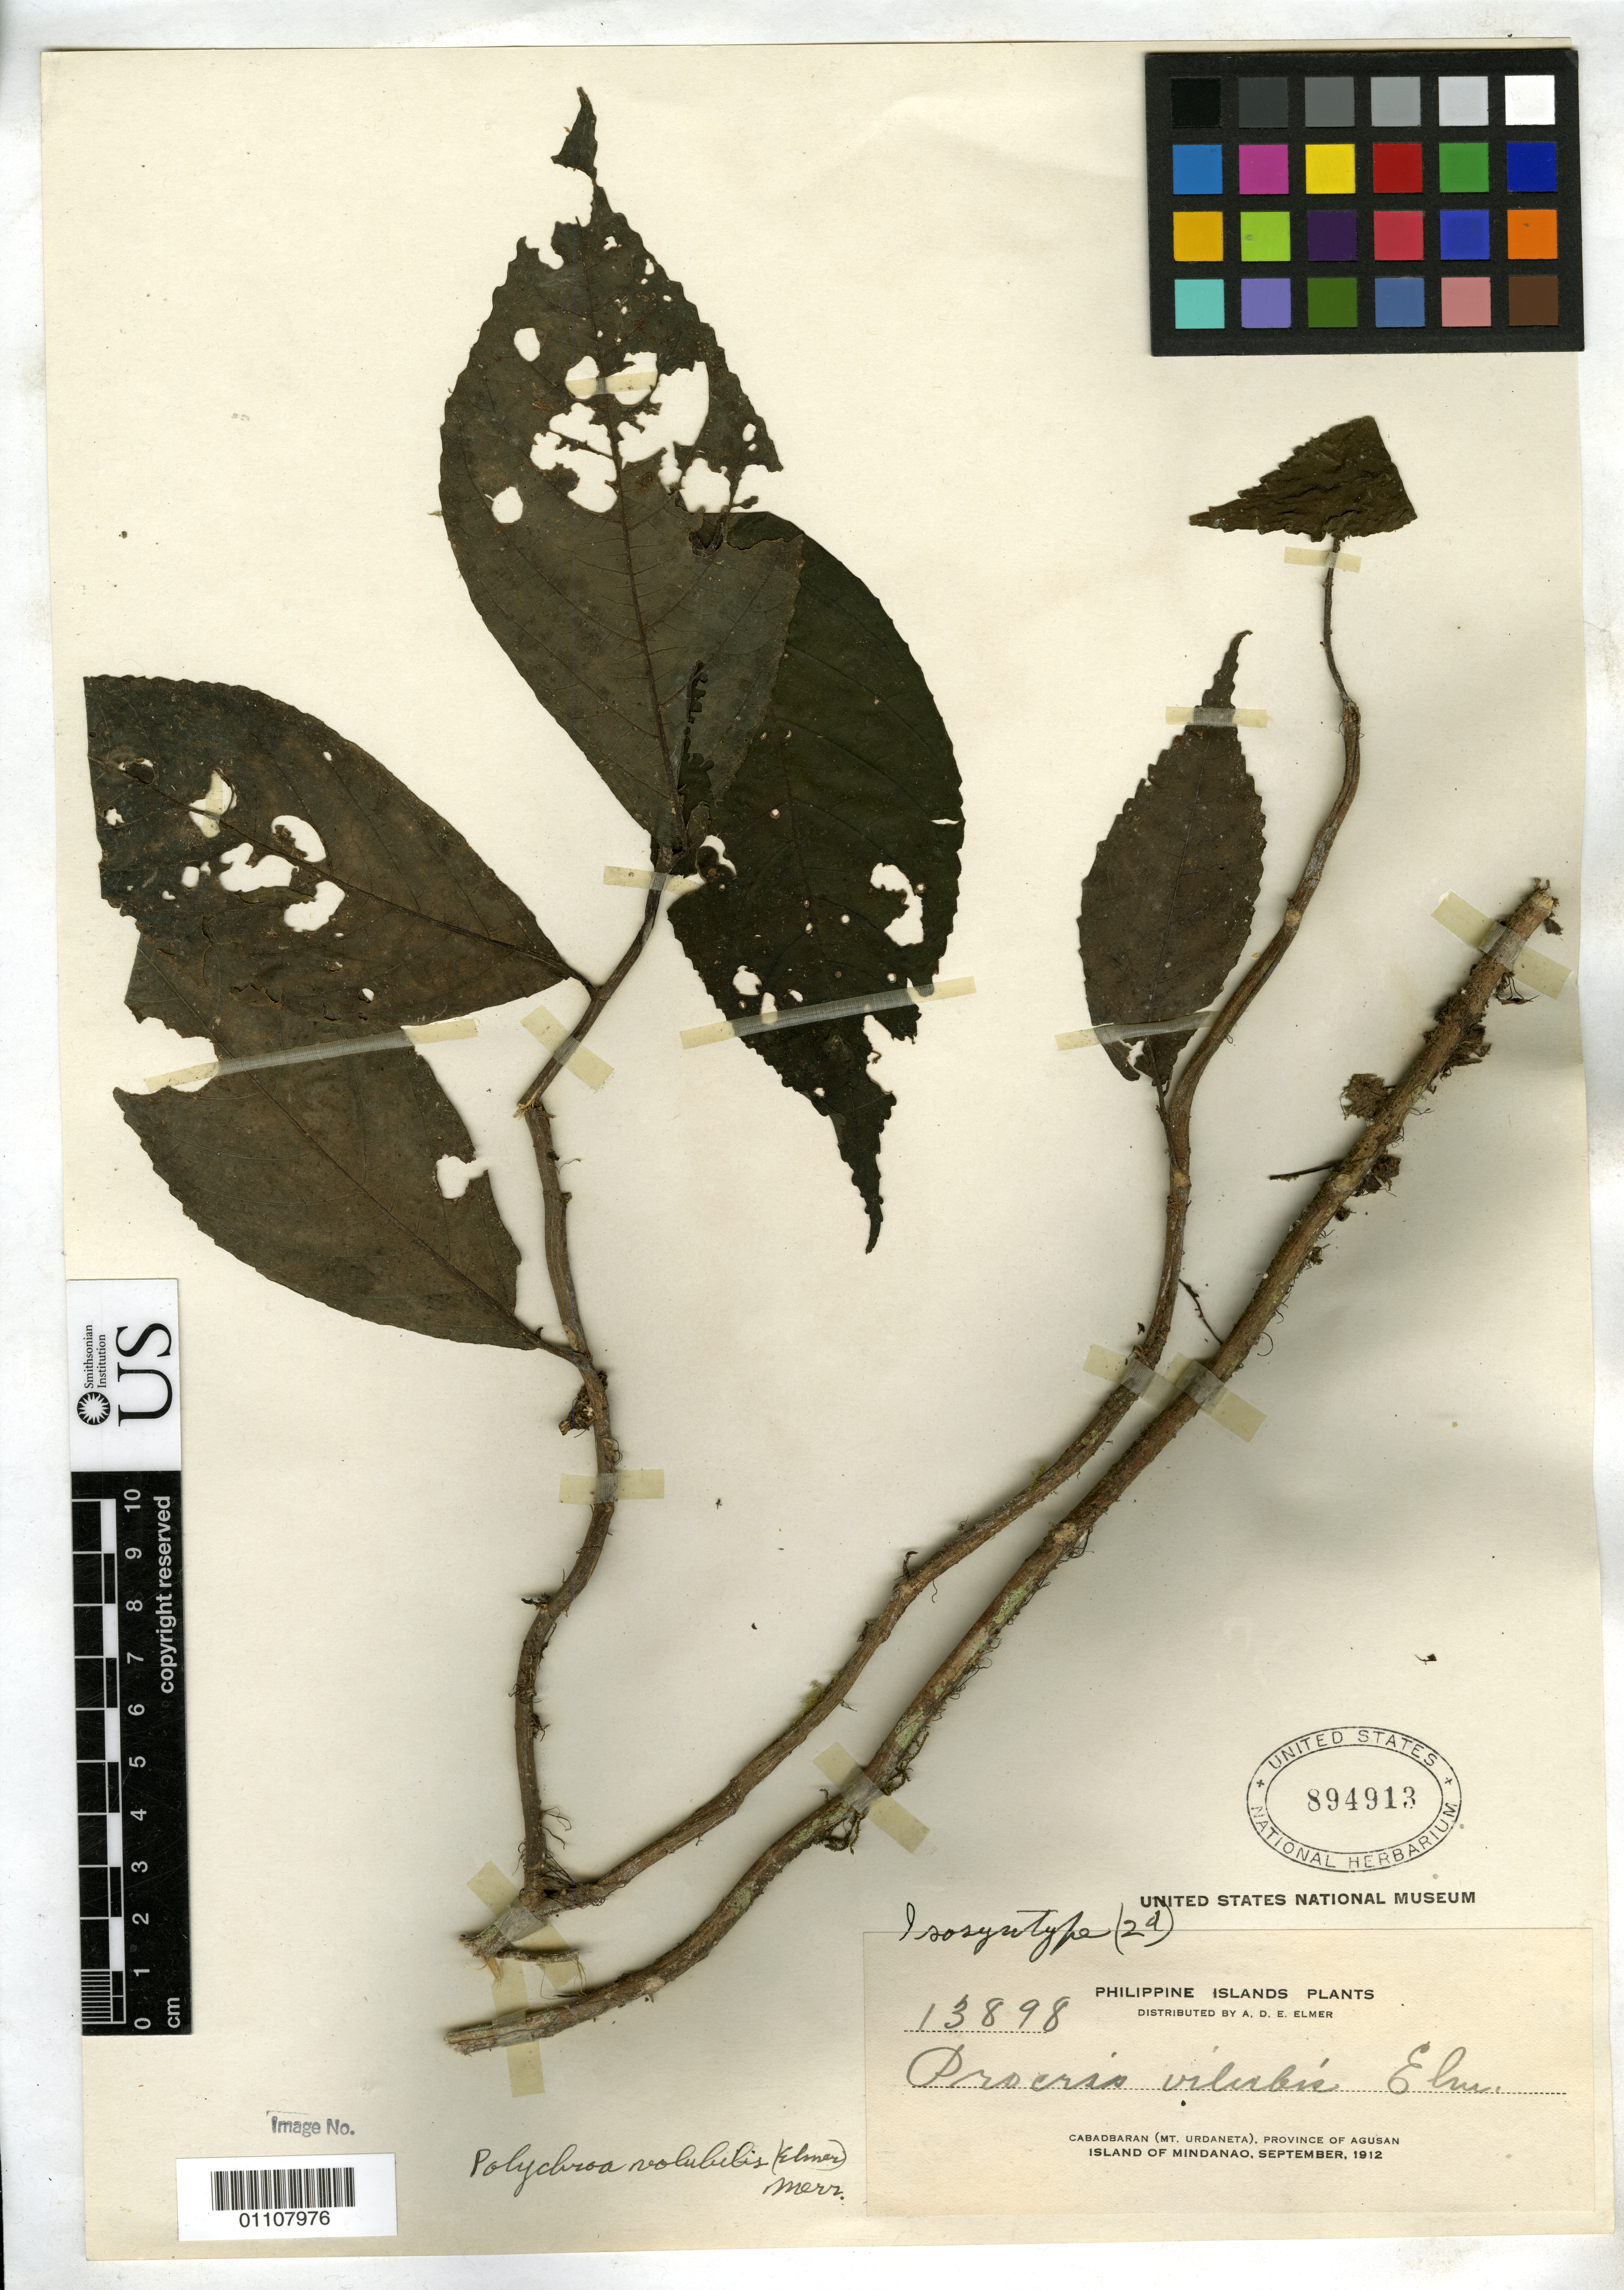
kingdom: Plantae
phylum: Tracheophyta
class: Magnoliopsida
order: Rosales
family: Urticaceae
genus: Procris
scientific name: Procris volubilis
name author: Elmer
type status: Isosyntype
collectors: A. D. E. Elmer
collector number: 13898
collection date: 1912-09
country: Philippines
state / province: Caraga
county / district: Agusan del Norte / Agusan del Sur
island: Mindanao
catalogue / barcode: US 894913